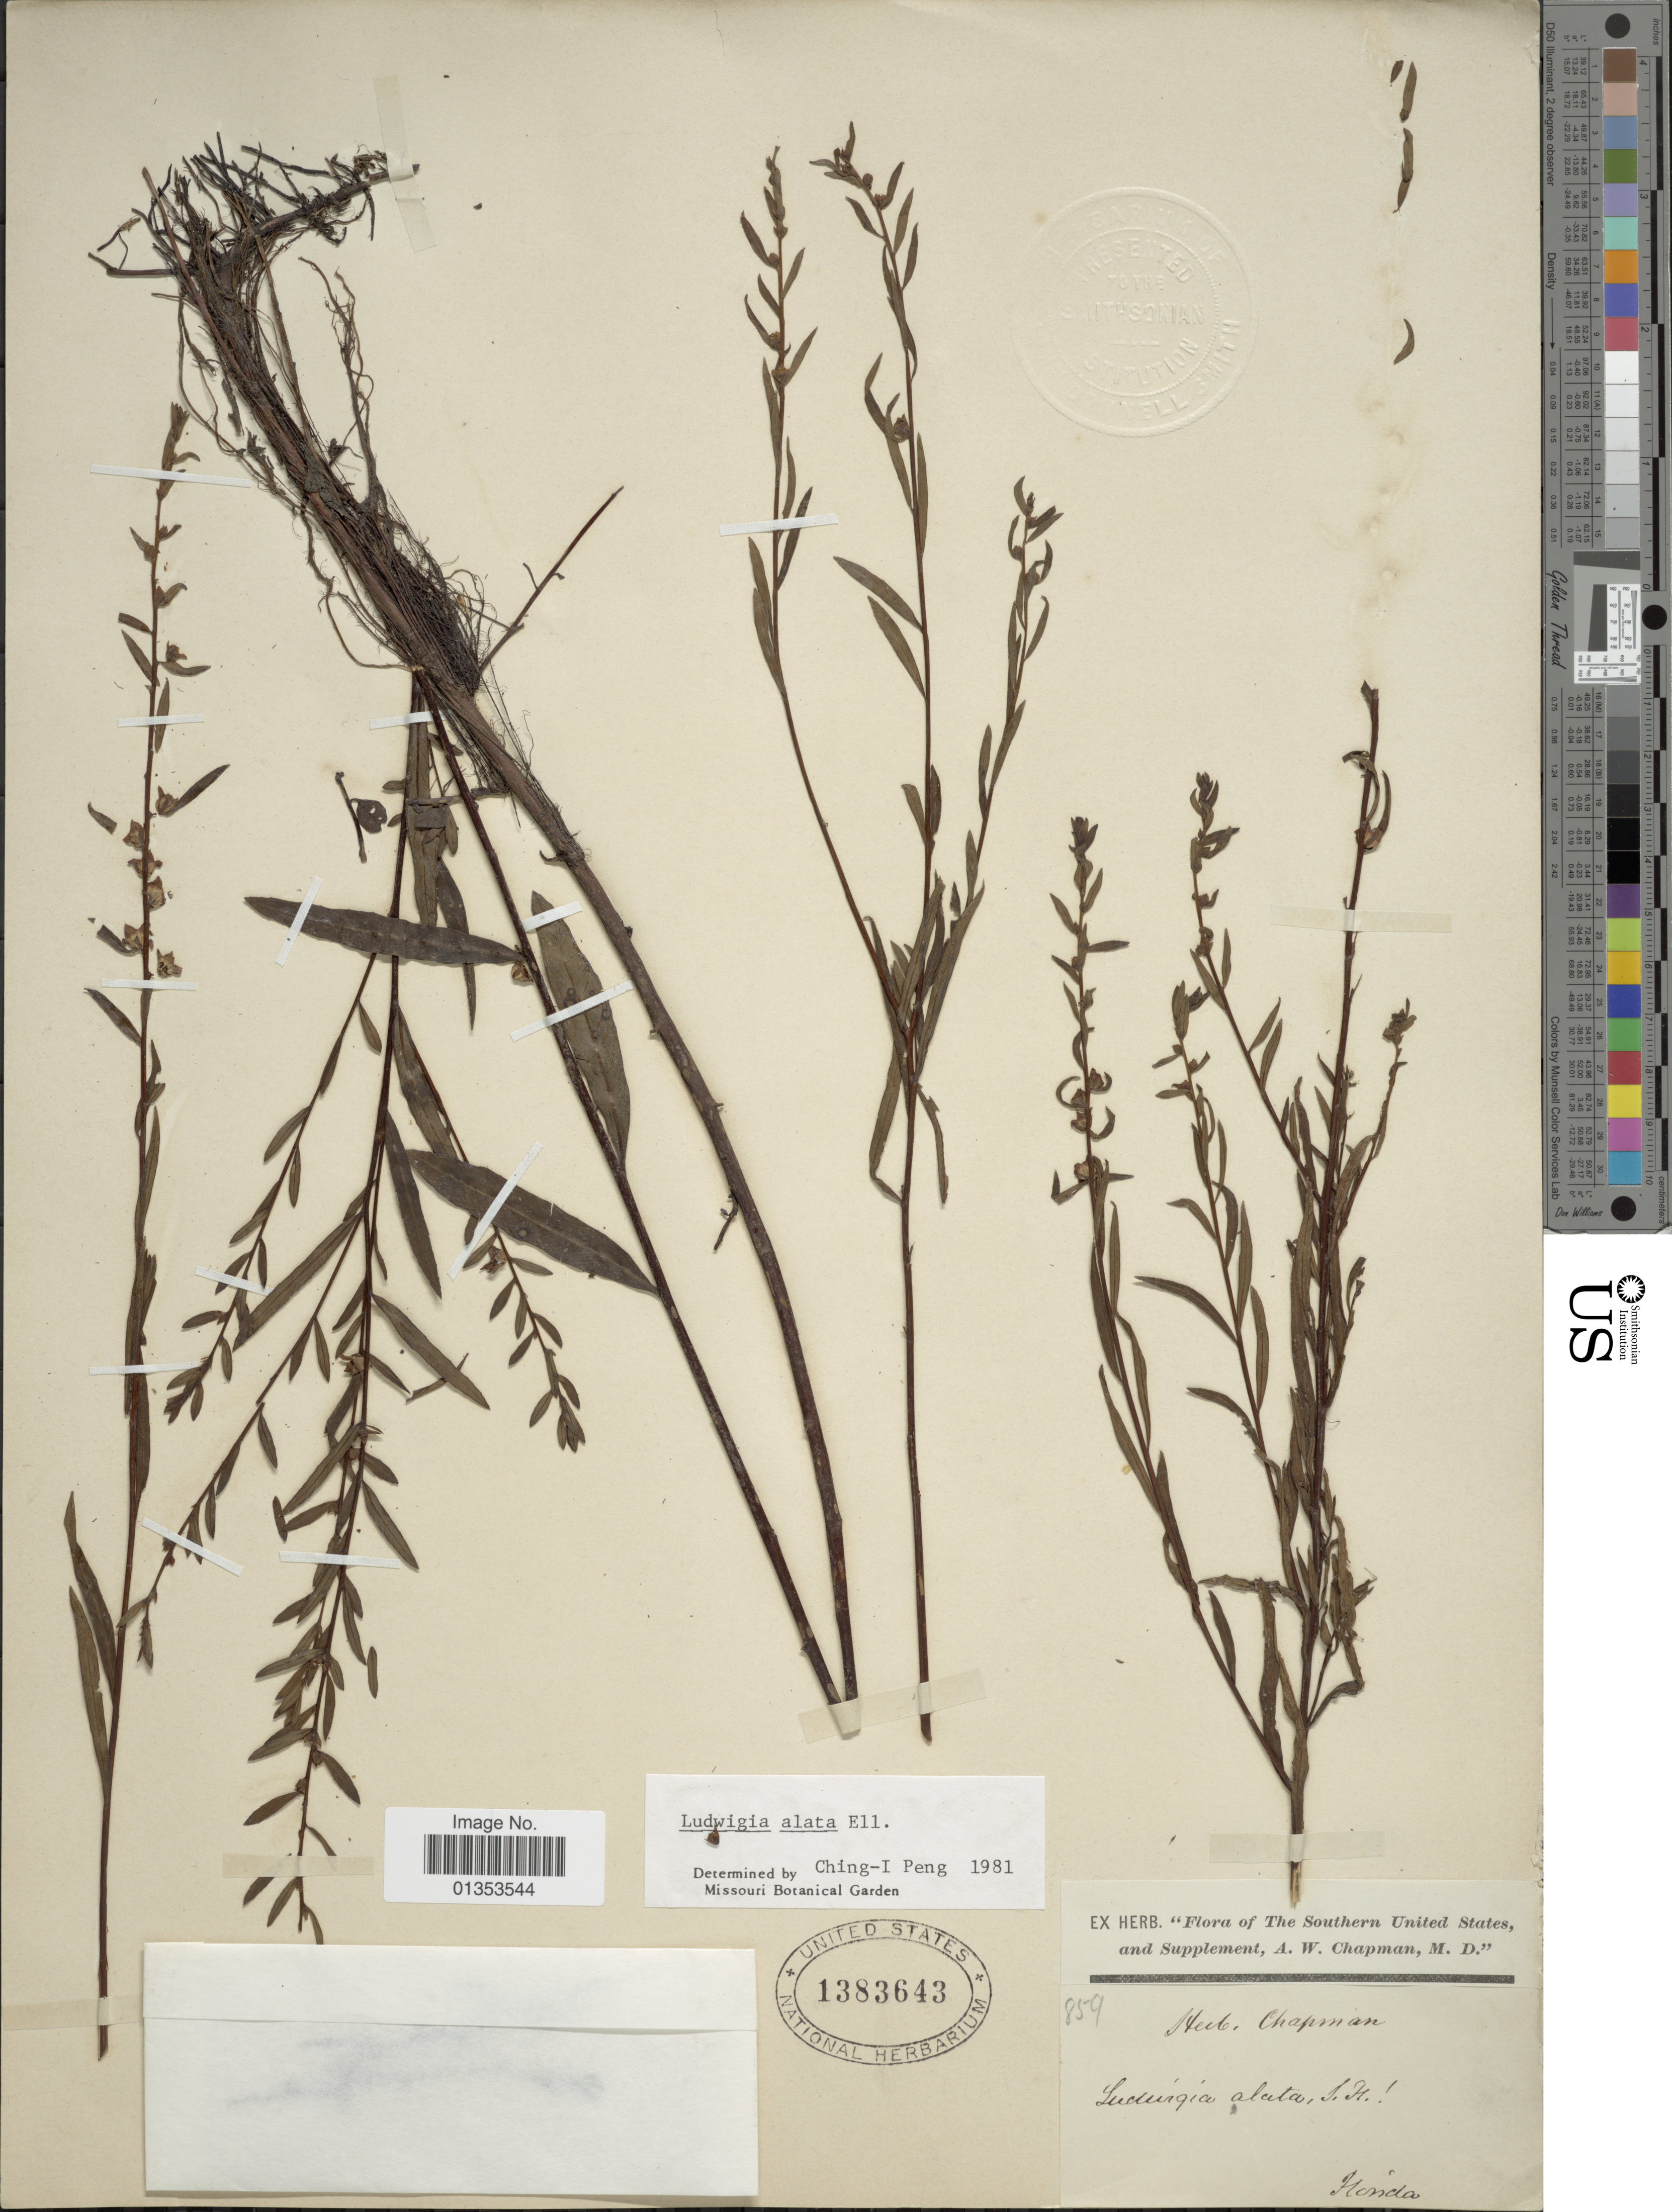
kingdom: Plantae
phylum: Tracheophyta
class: Magnoliopsida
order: Myrtales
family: Onagraceae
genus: Ludwigia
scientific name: Ludwigia alata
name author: Elliott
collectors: A. W. Chapman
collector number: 859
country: United States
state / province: Florida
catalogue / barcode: US 1383643